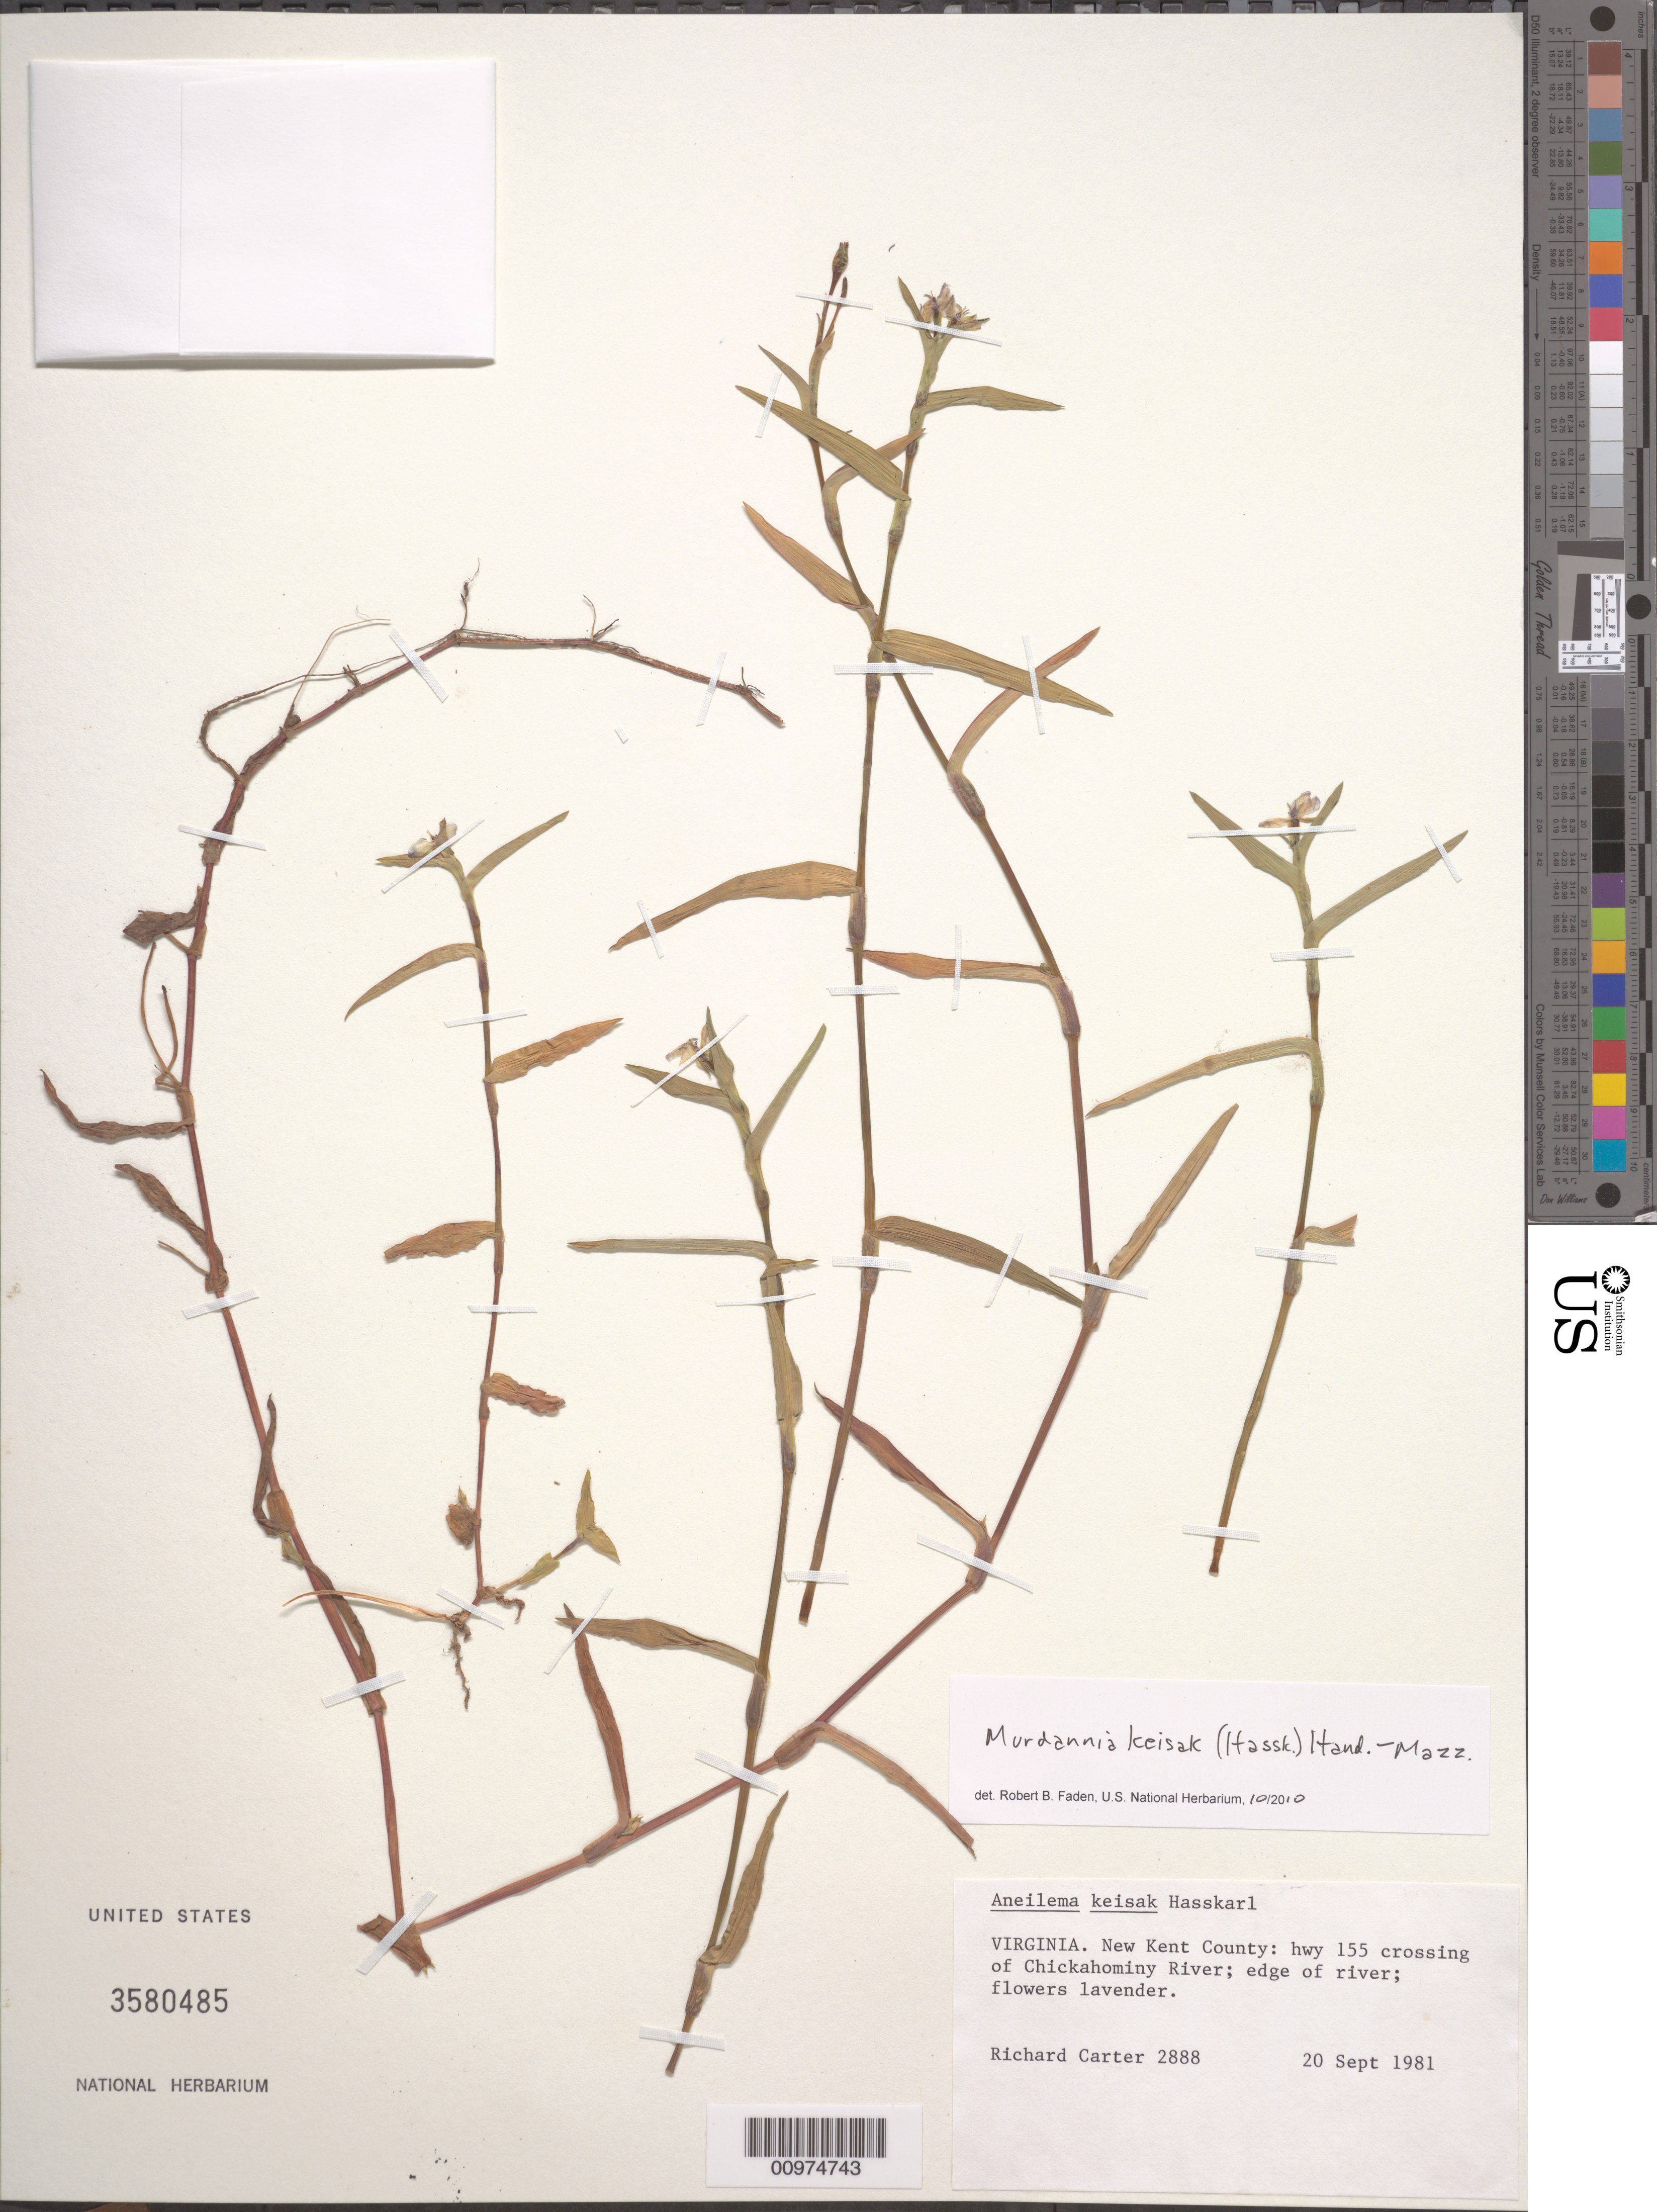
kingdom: Plantae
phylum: Tracheophyta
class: Liliopsida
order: Commelinales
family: Commelinaceae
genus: Murdannia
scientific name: Murdannia keisak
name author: (Hassk.) Hand.-Mazz.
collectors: R. Carter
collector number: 2888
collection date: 1981-09-20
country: United States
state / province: Virginia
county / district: New Kent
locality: hwy 155 crossing of Chickahominy River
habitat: edge of river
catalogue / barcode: US 3580485